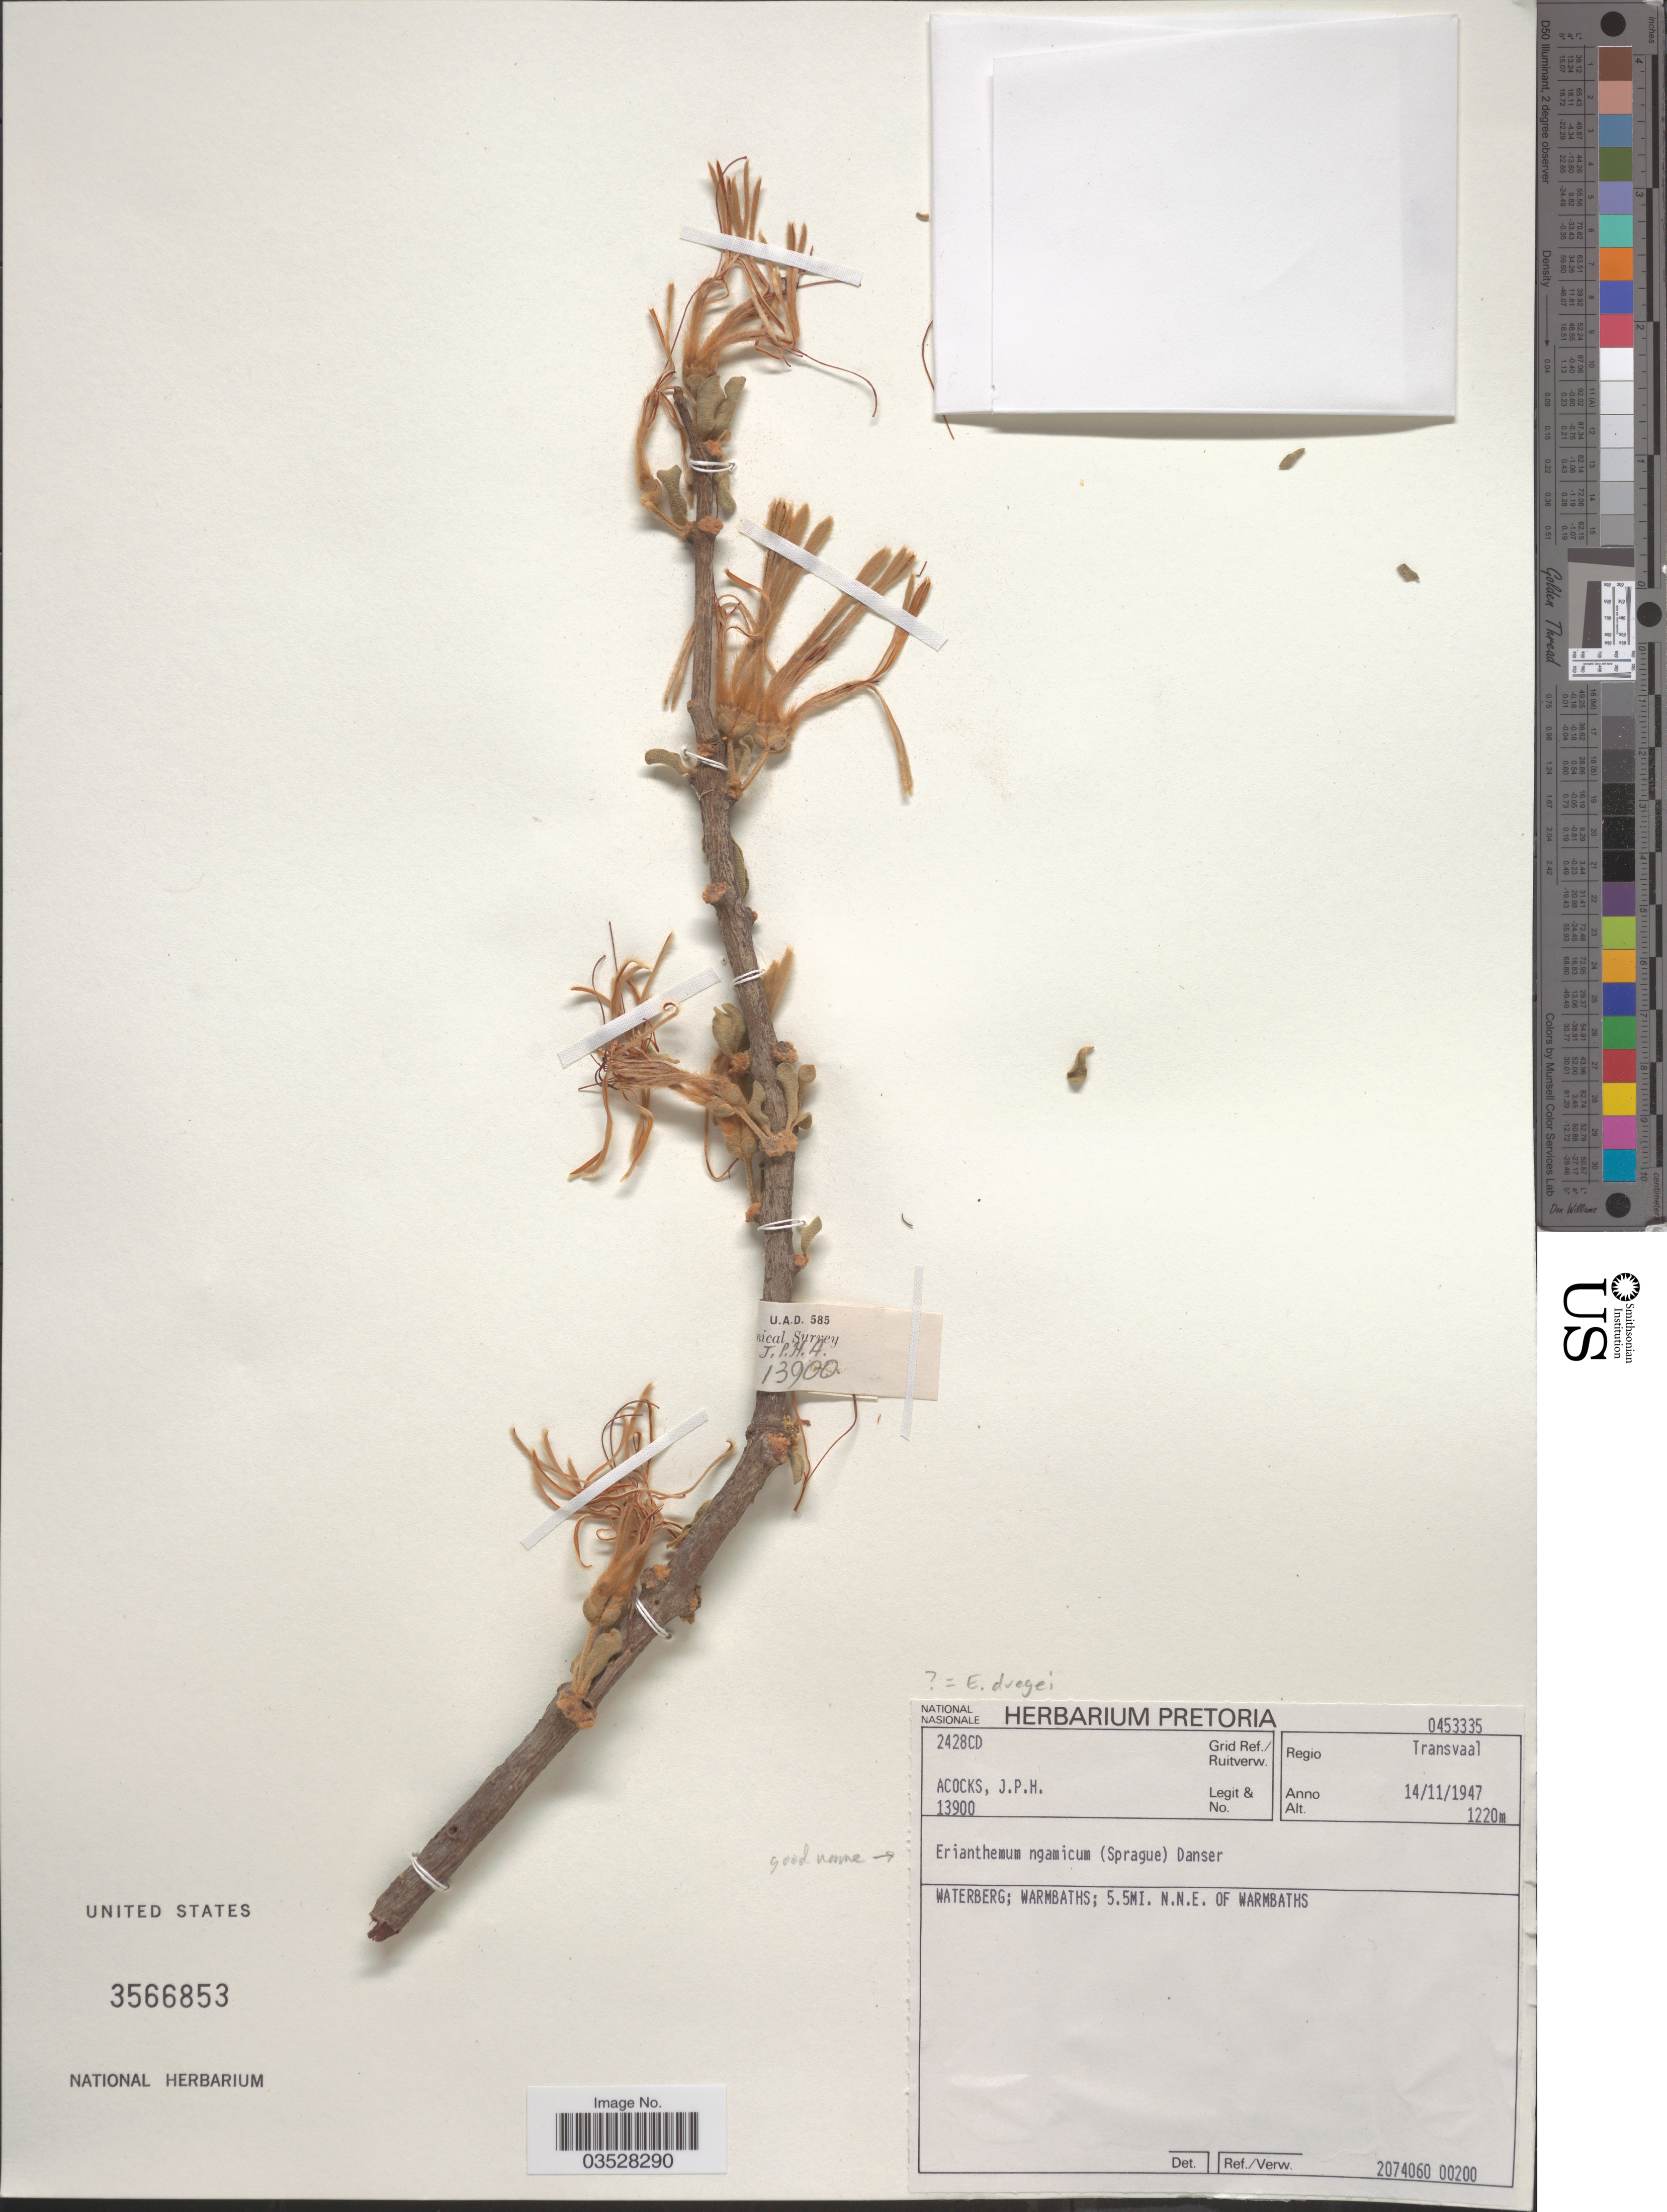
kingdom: Plantae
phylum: Tracheophyta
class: Magnoliopsida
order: Santalales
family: Loranthaceae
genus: Erianthemum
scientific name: Erianthemum dregei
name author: (Eckl. & Zeyh.) Tiegh.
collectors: J. P. Acocks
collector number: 13900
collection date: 1947-11-14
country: South Africa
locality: Grid Ref./ Ruitverw. 2428CD. Regio Transvaal. Waterberg; Warmbaths; 5.5Mi. N.N.E. of Warmbaths.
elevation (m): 1220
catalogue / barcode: US 3566853